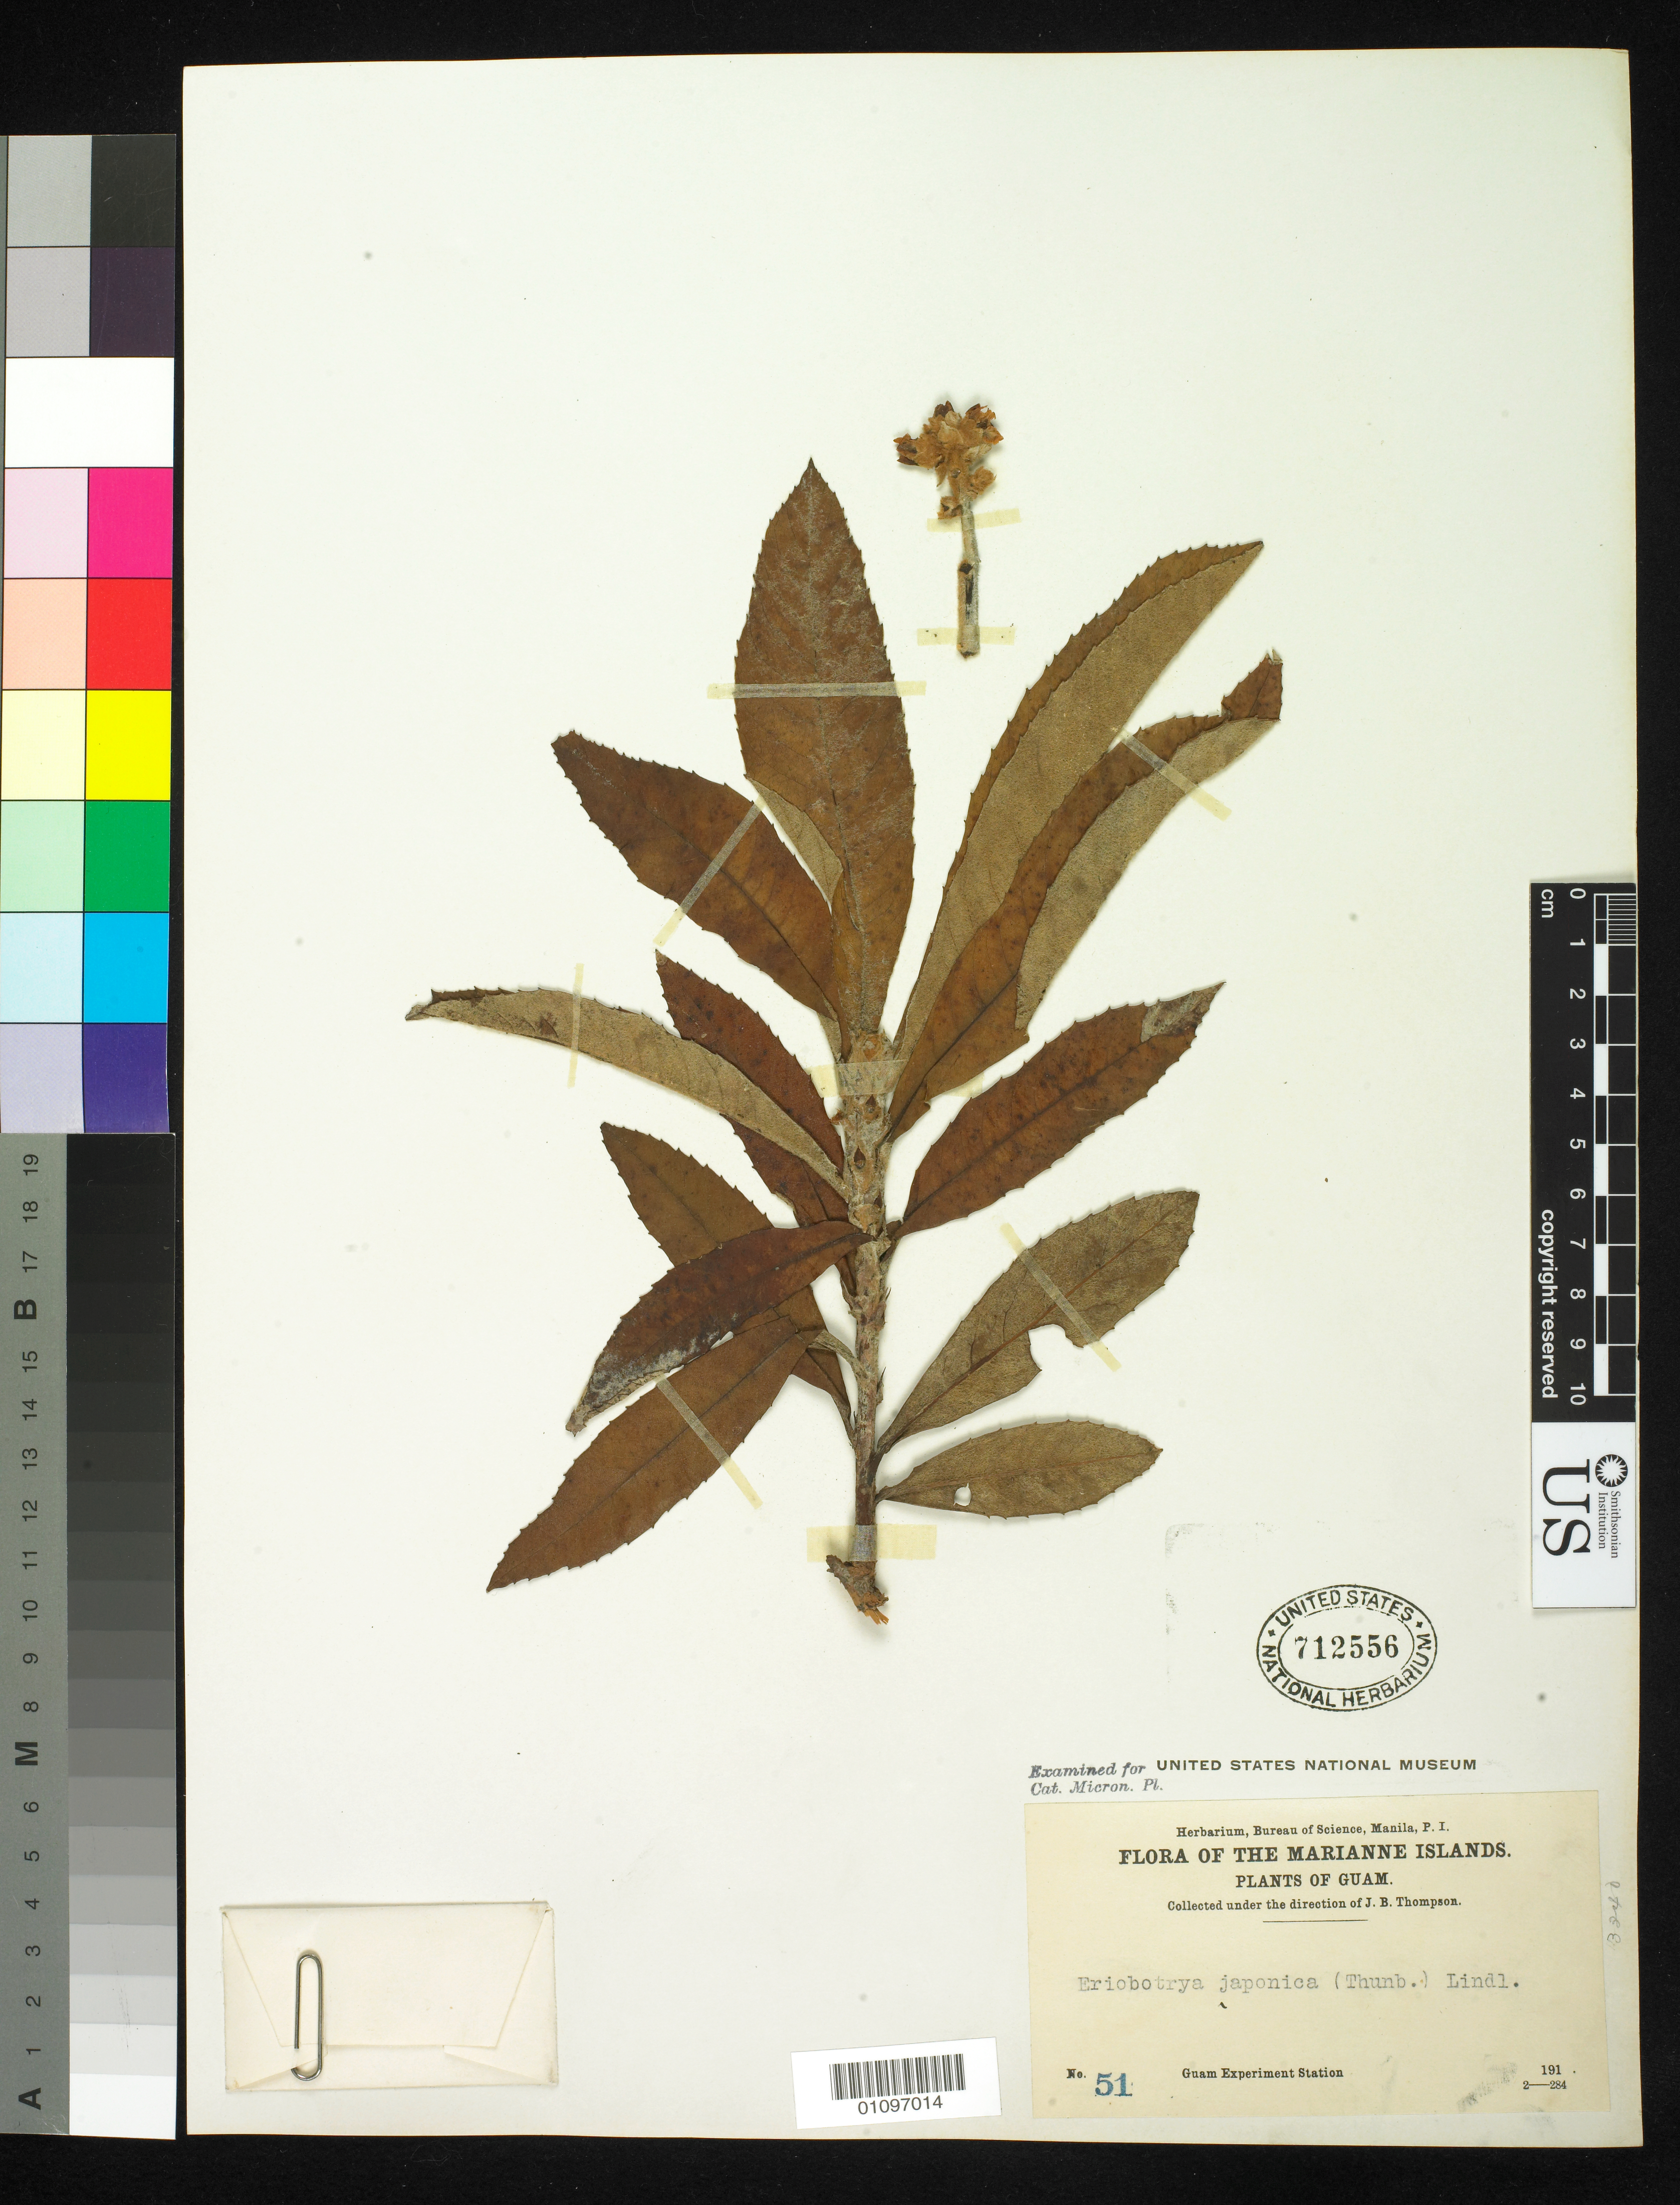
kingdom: Plantae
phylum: Tracheophyta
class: Magnoliopsida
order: Rosales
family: Rosaceae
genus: Rhaphiolepis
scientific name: Rhaphiolepis bibas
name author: (Lour.) Galasso & Banfi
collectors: J. B. Thompson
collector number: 51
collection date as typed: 191-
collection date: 1910/1919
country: Guam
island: Guam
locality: Guam experiment Station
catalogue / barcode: US 712556